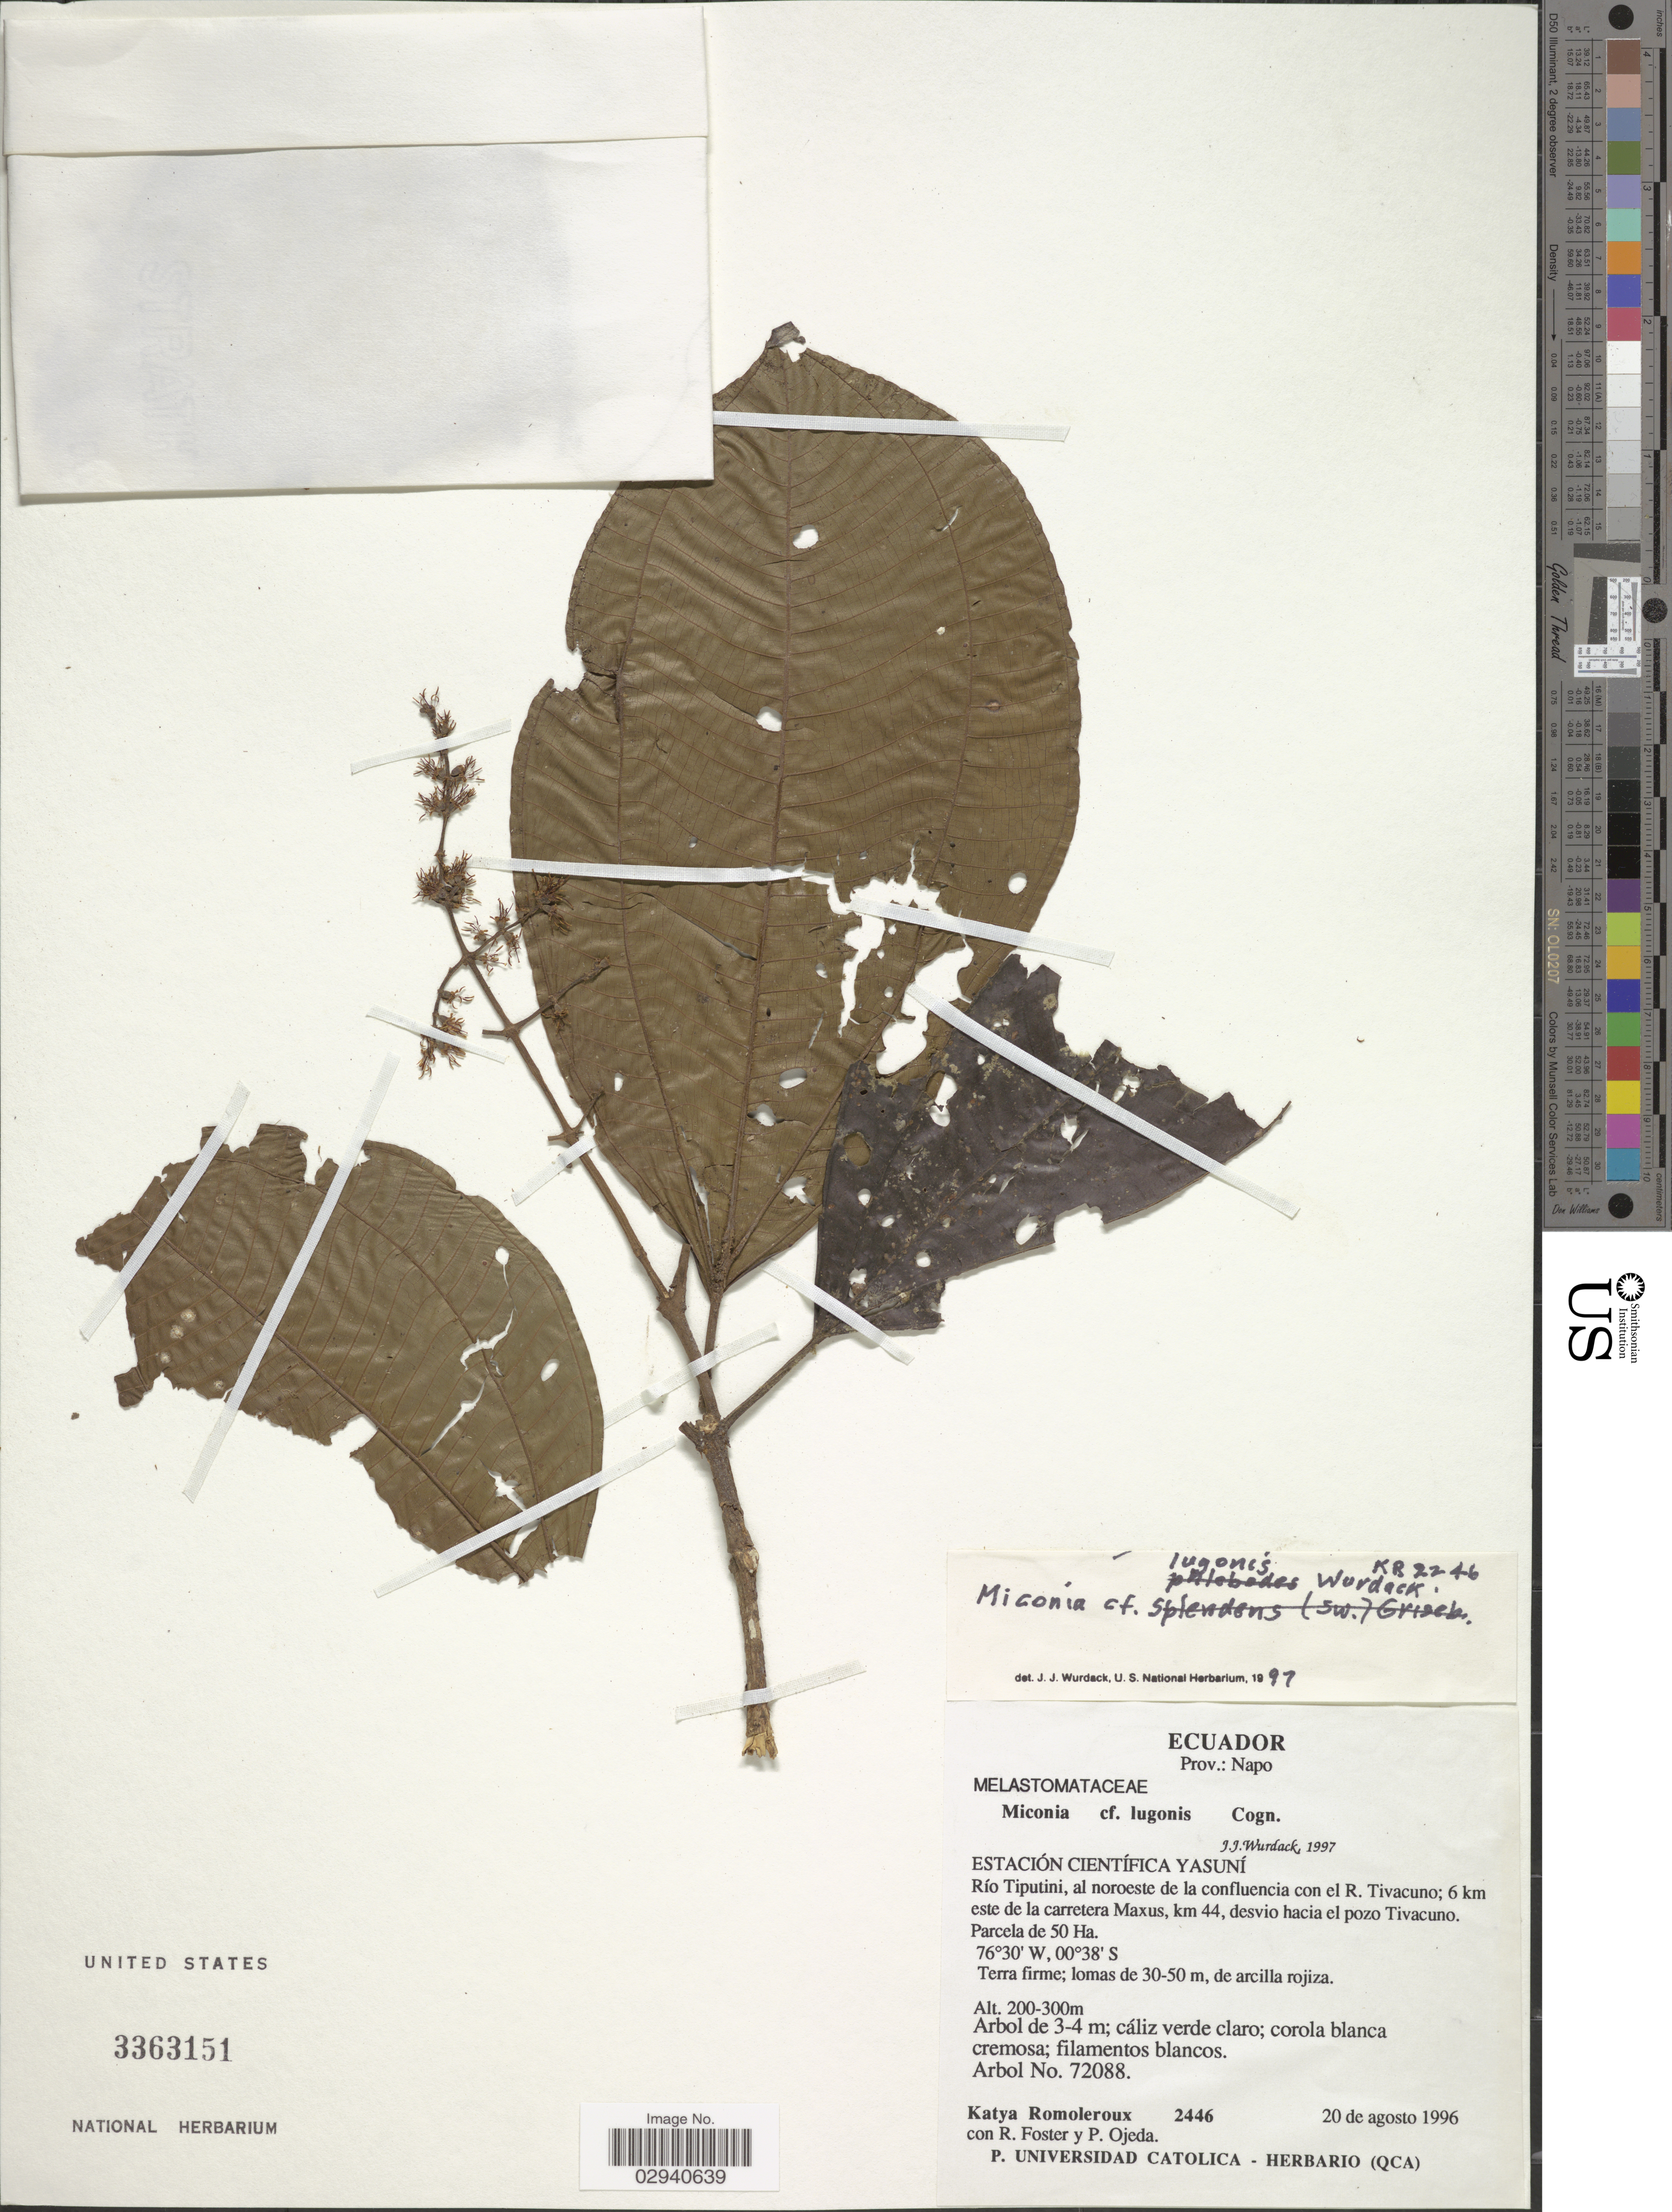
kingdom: Plantae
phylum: Tracheophyta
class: Magnoliopsida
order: Myrtales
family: Melastomataceae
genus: Miconia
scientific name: Miconia lugonis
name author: Wurdack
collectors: K. Romoleroux, R. Foster & P. Ojeda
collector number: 2446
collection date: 1996-08-20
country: Ecuador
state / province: Napo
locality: Estación Científica Yasuní. Río Tiputini, al noroeste de la confluencia con el R. Tivacuno; 6 km este de la carretera Maxus, km 44, desvio hacia el pozo Tivacuno. Parcela de 50 Ha.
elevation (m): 200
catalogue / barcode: US 3363151